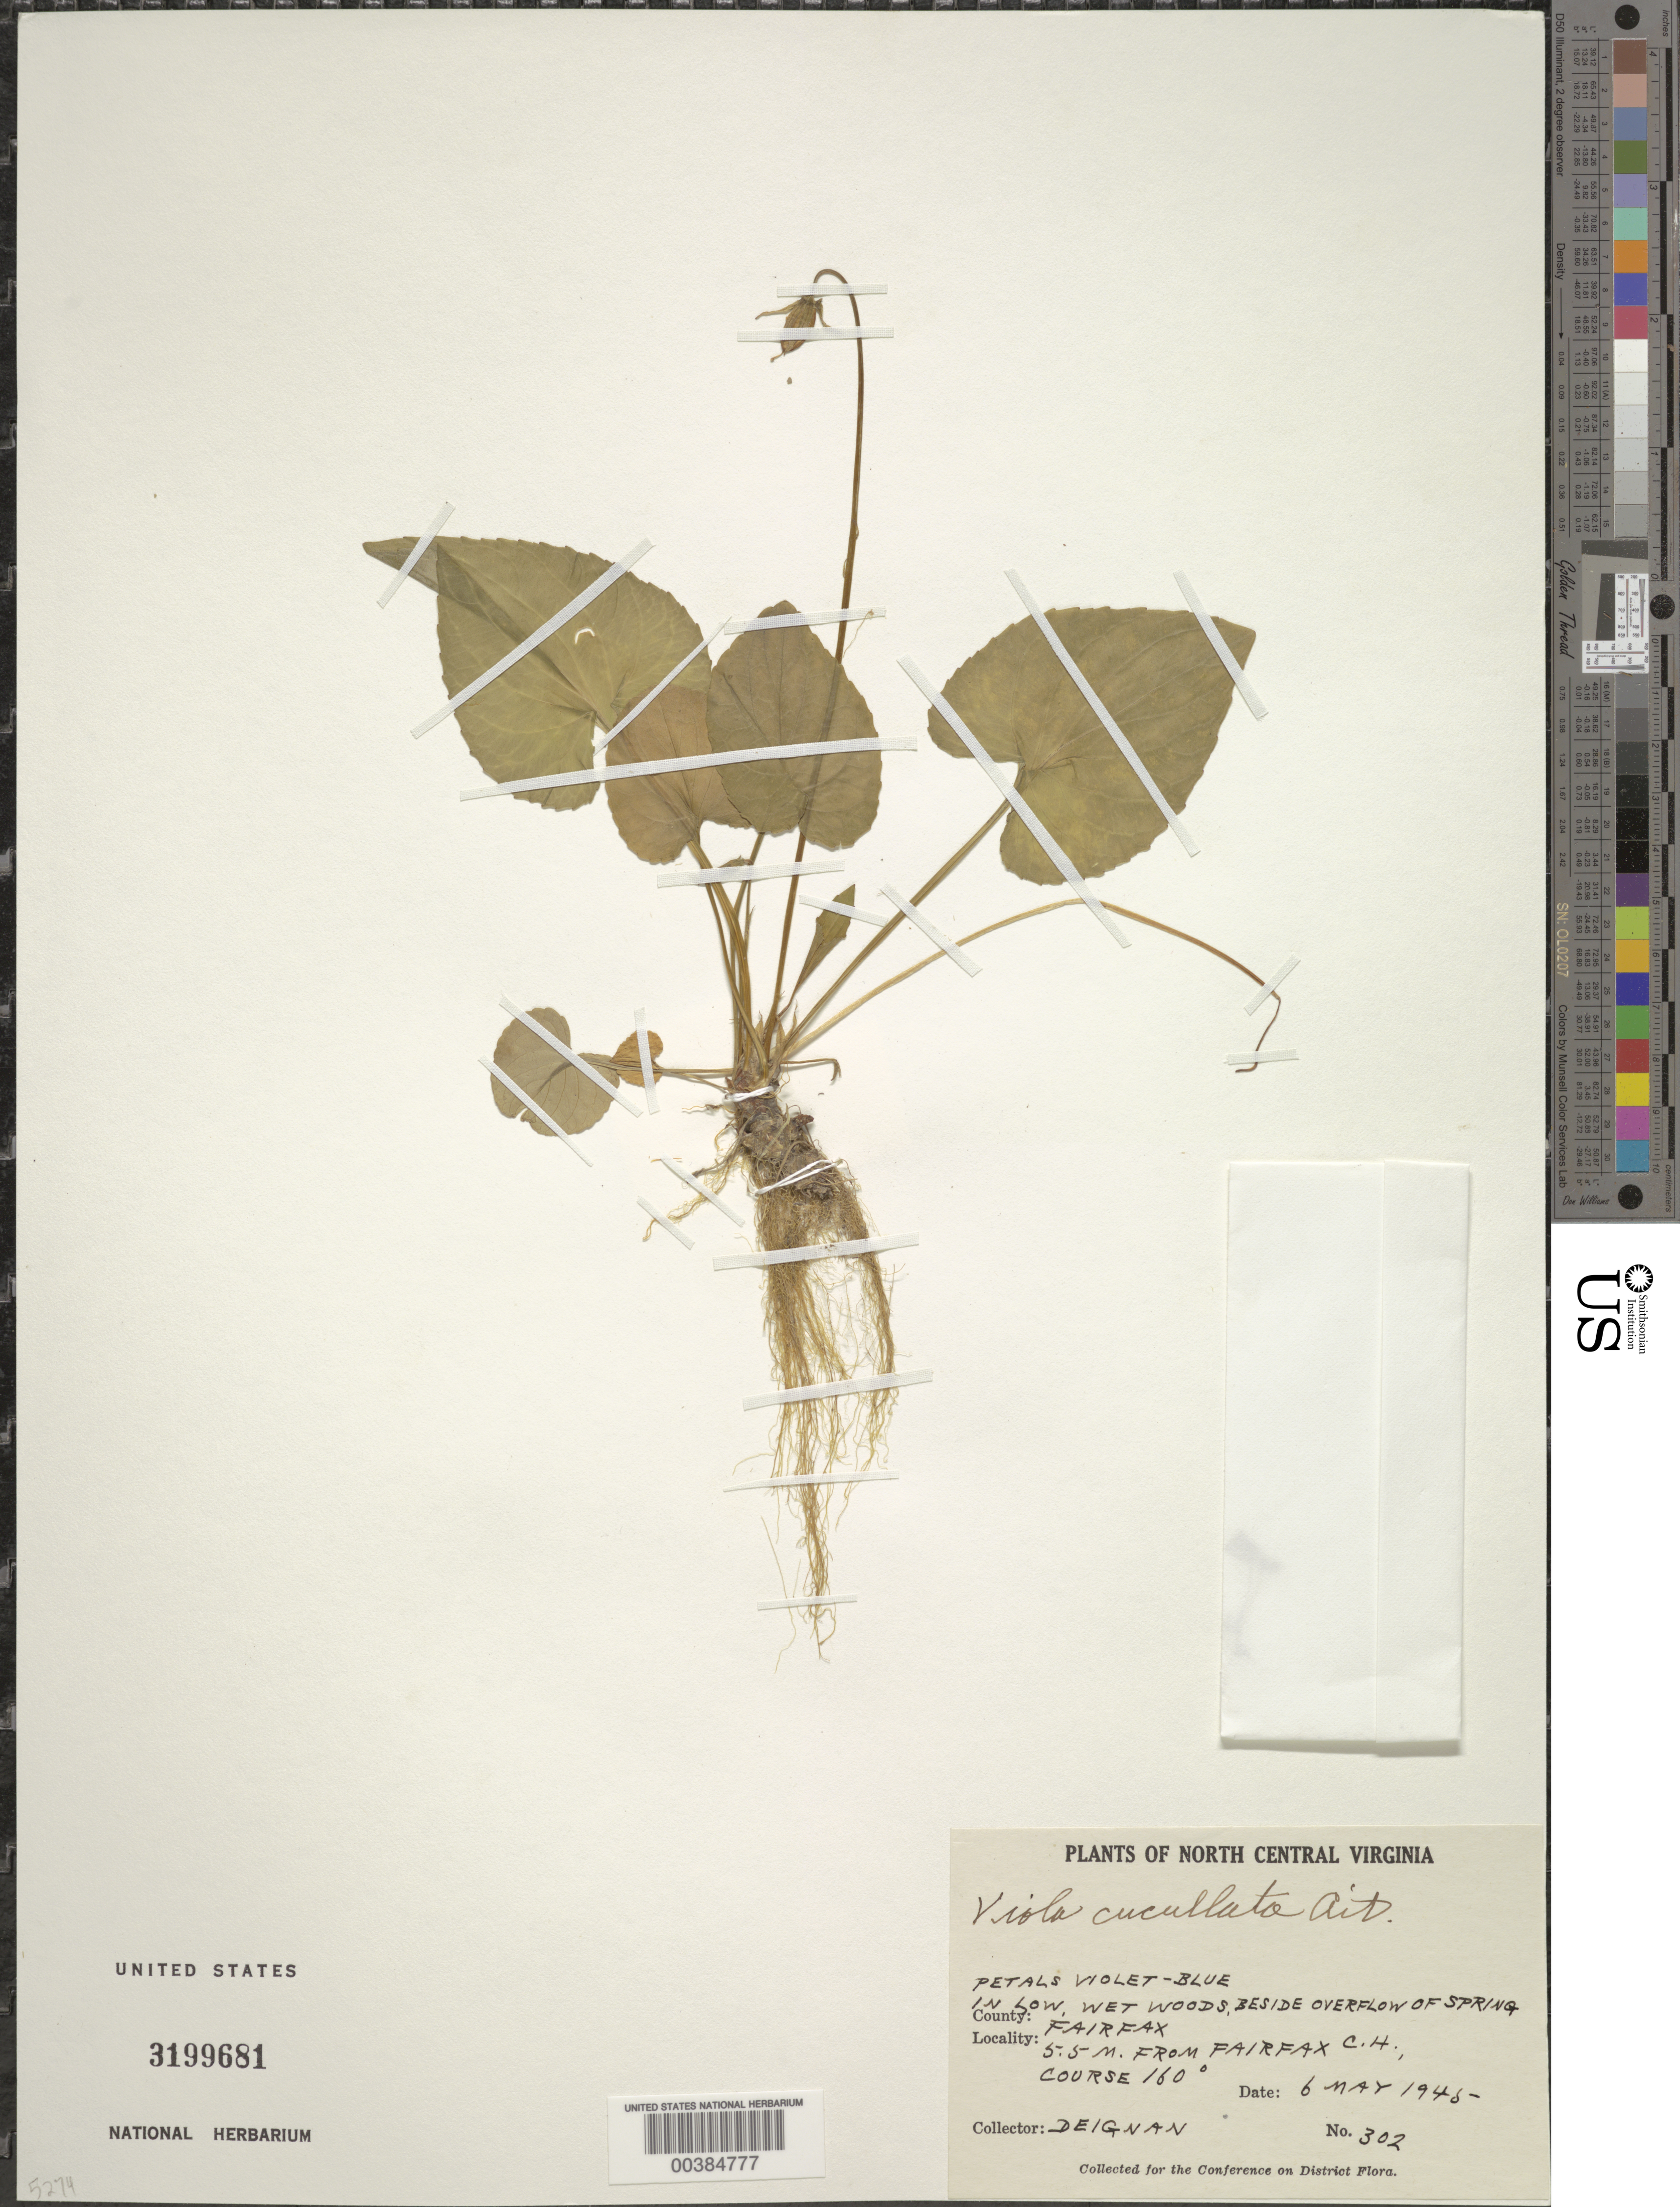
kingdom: Plantae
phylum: Tracheophyta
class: Magnoliopsida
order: Malpighiales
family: Violaceae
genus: Viola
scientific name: Viola cucullata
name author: Aiton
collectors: H. Deignan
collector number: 302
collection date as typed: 06 May 1945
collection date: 1945-05-06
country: United States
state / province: Virginia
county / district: Fairfax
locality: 5.5 M from Fairfax Court House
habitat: In low, wetwoods, beside overflow of spring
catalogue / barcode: US 3199681